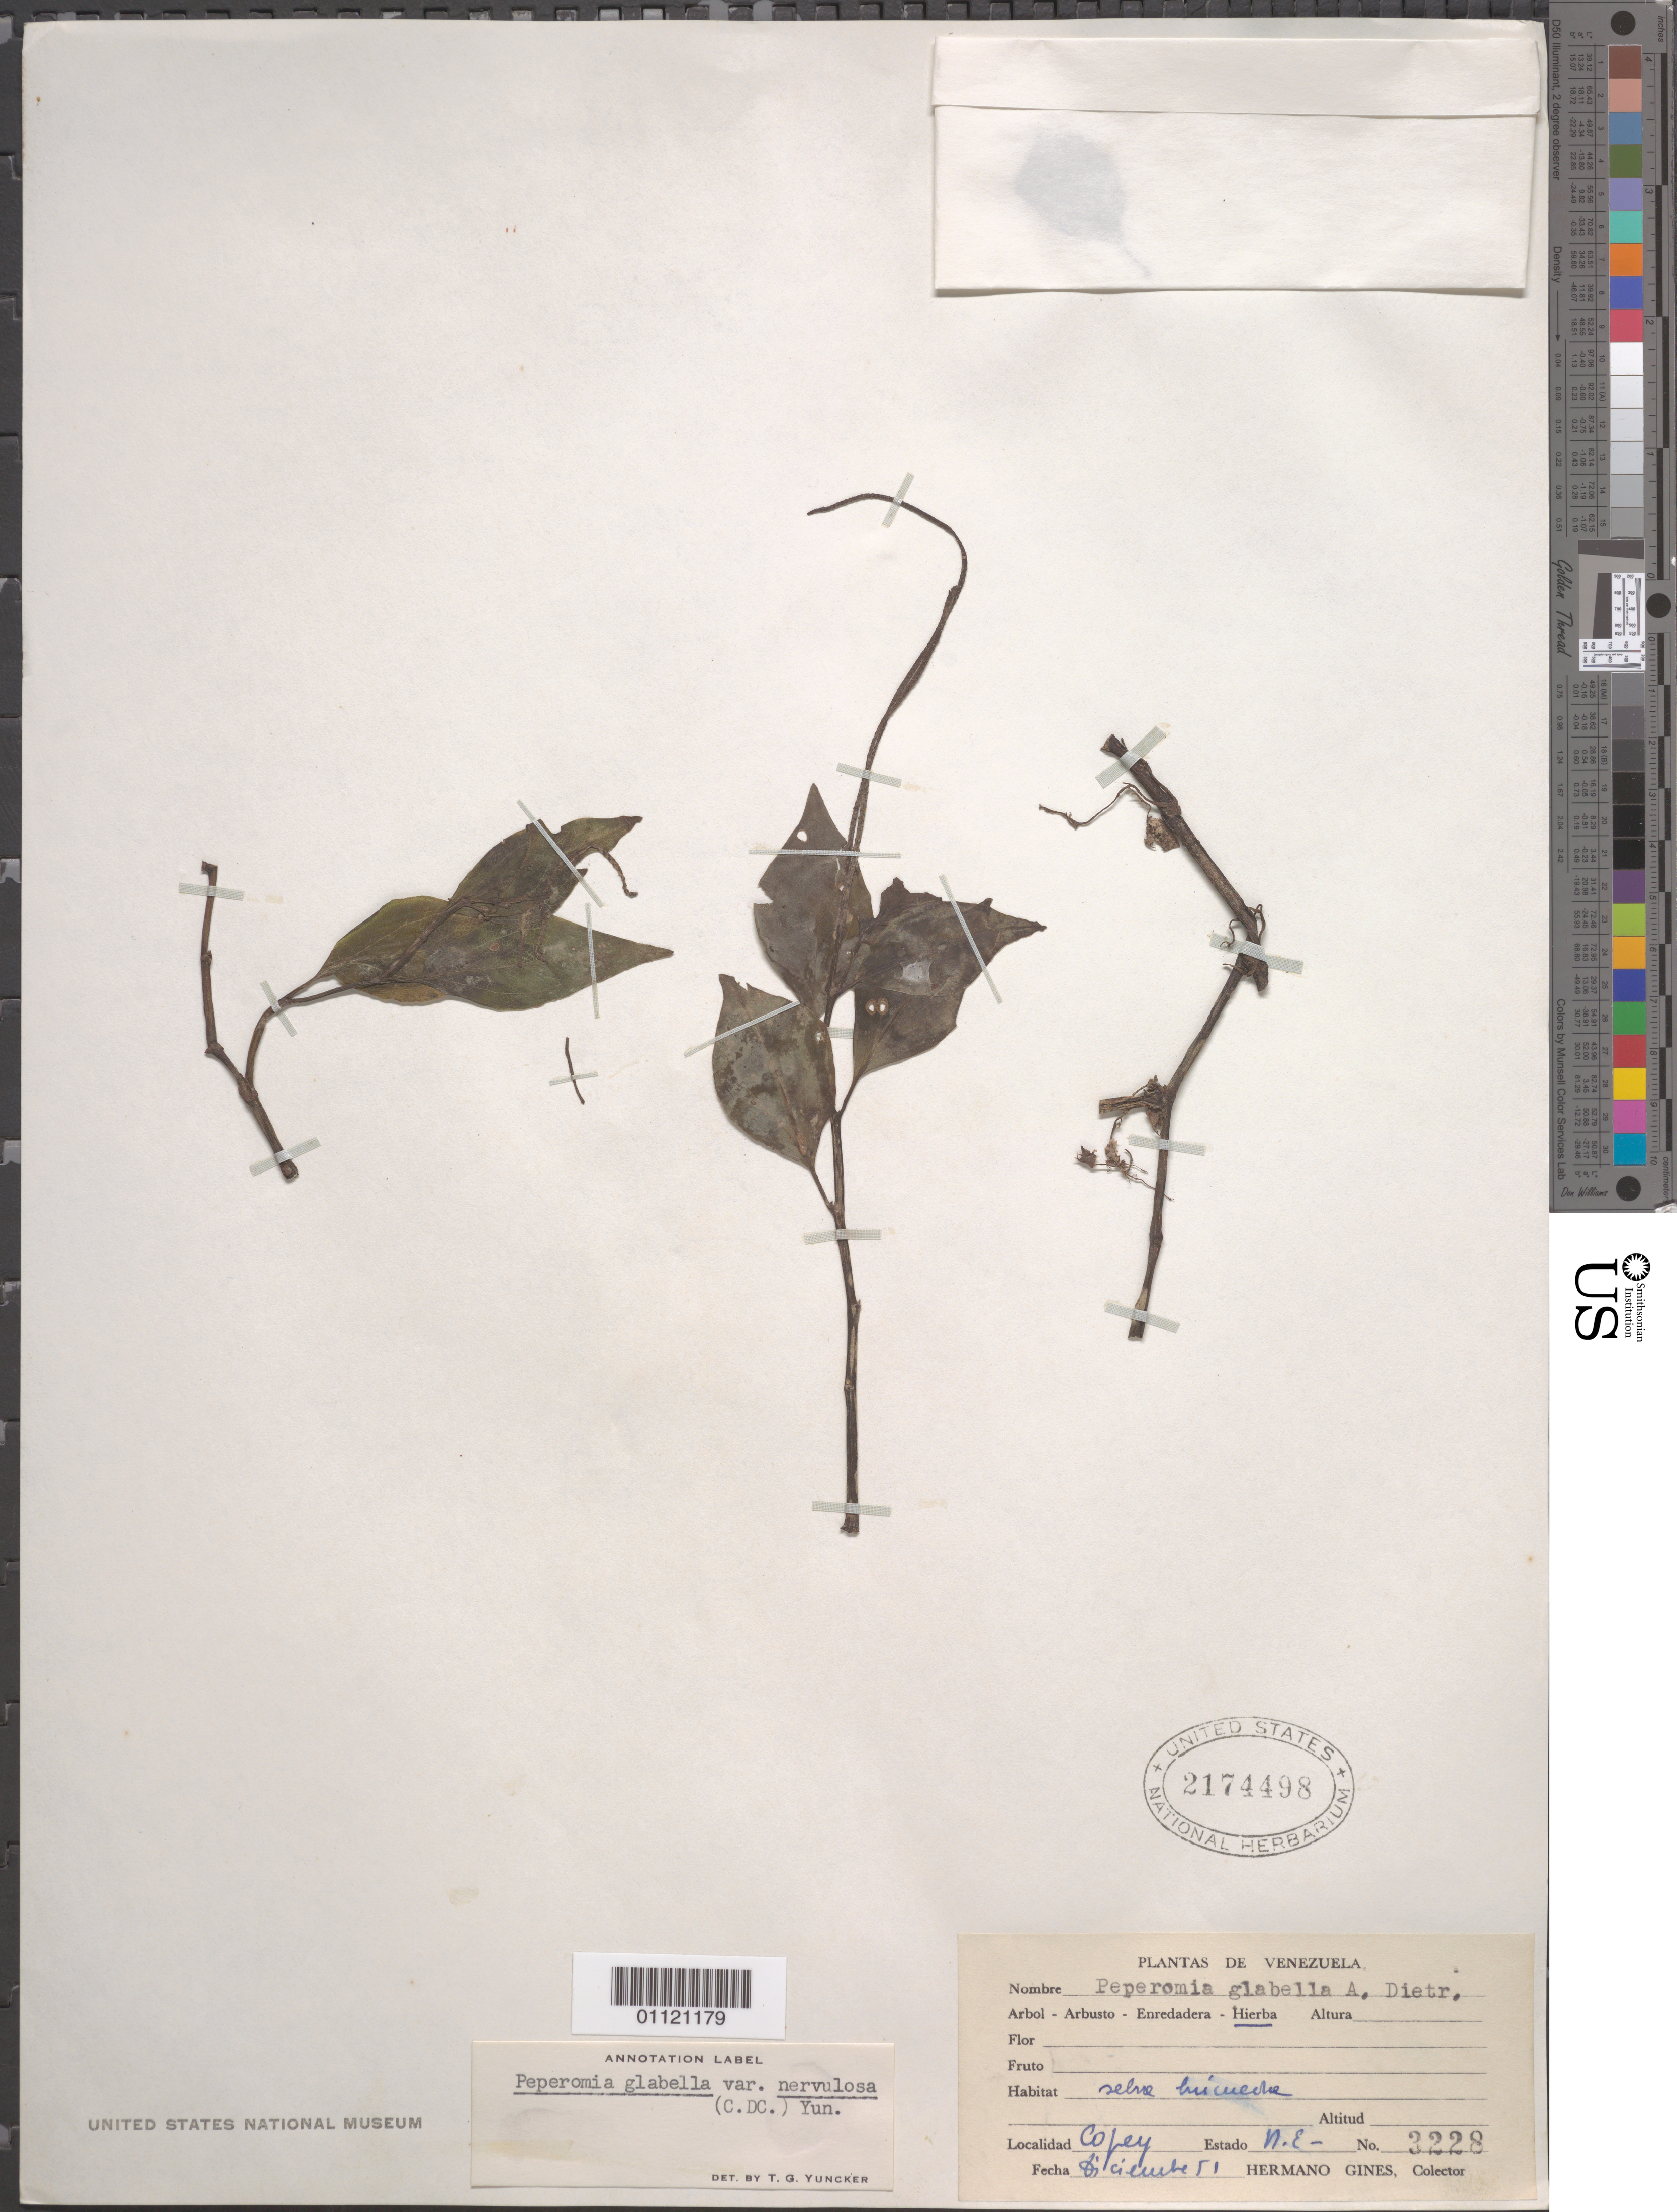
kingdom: Plantae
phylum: Tracheophyta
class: Magnoliopsida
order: Piperales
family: Piperaceae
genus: Peperomia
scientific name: Peperomia glabella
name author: (Sw.) A. Dietr.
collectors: Bro. Gines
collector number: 3228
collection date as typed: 01 Dec 1951 to 31 Dec 1951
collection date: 1951-12-01/1951-12-31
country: Venezuela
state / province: Nueva Esparta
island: Margarita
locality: Copey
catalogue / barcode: US 2174498